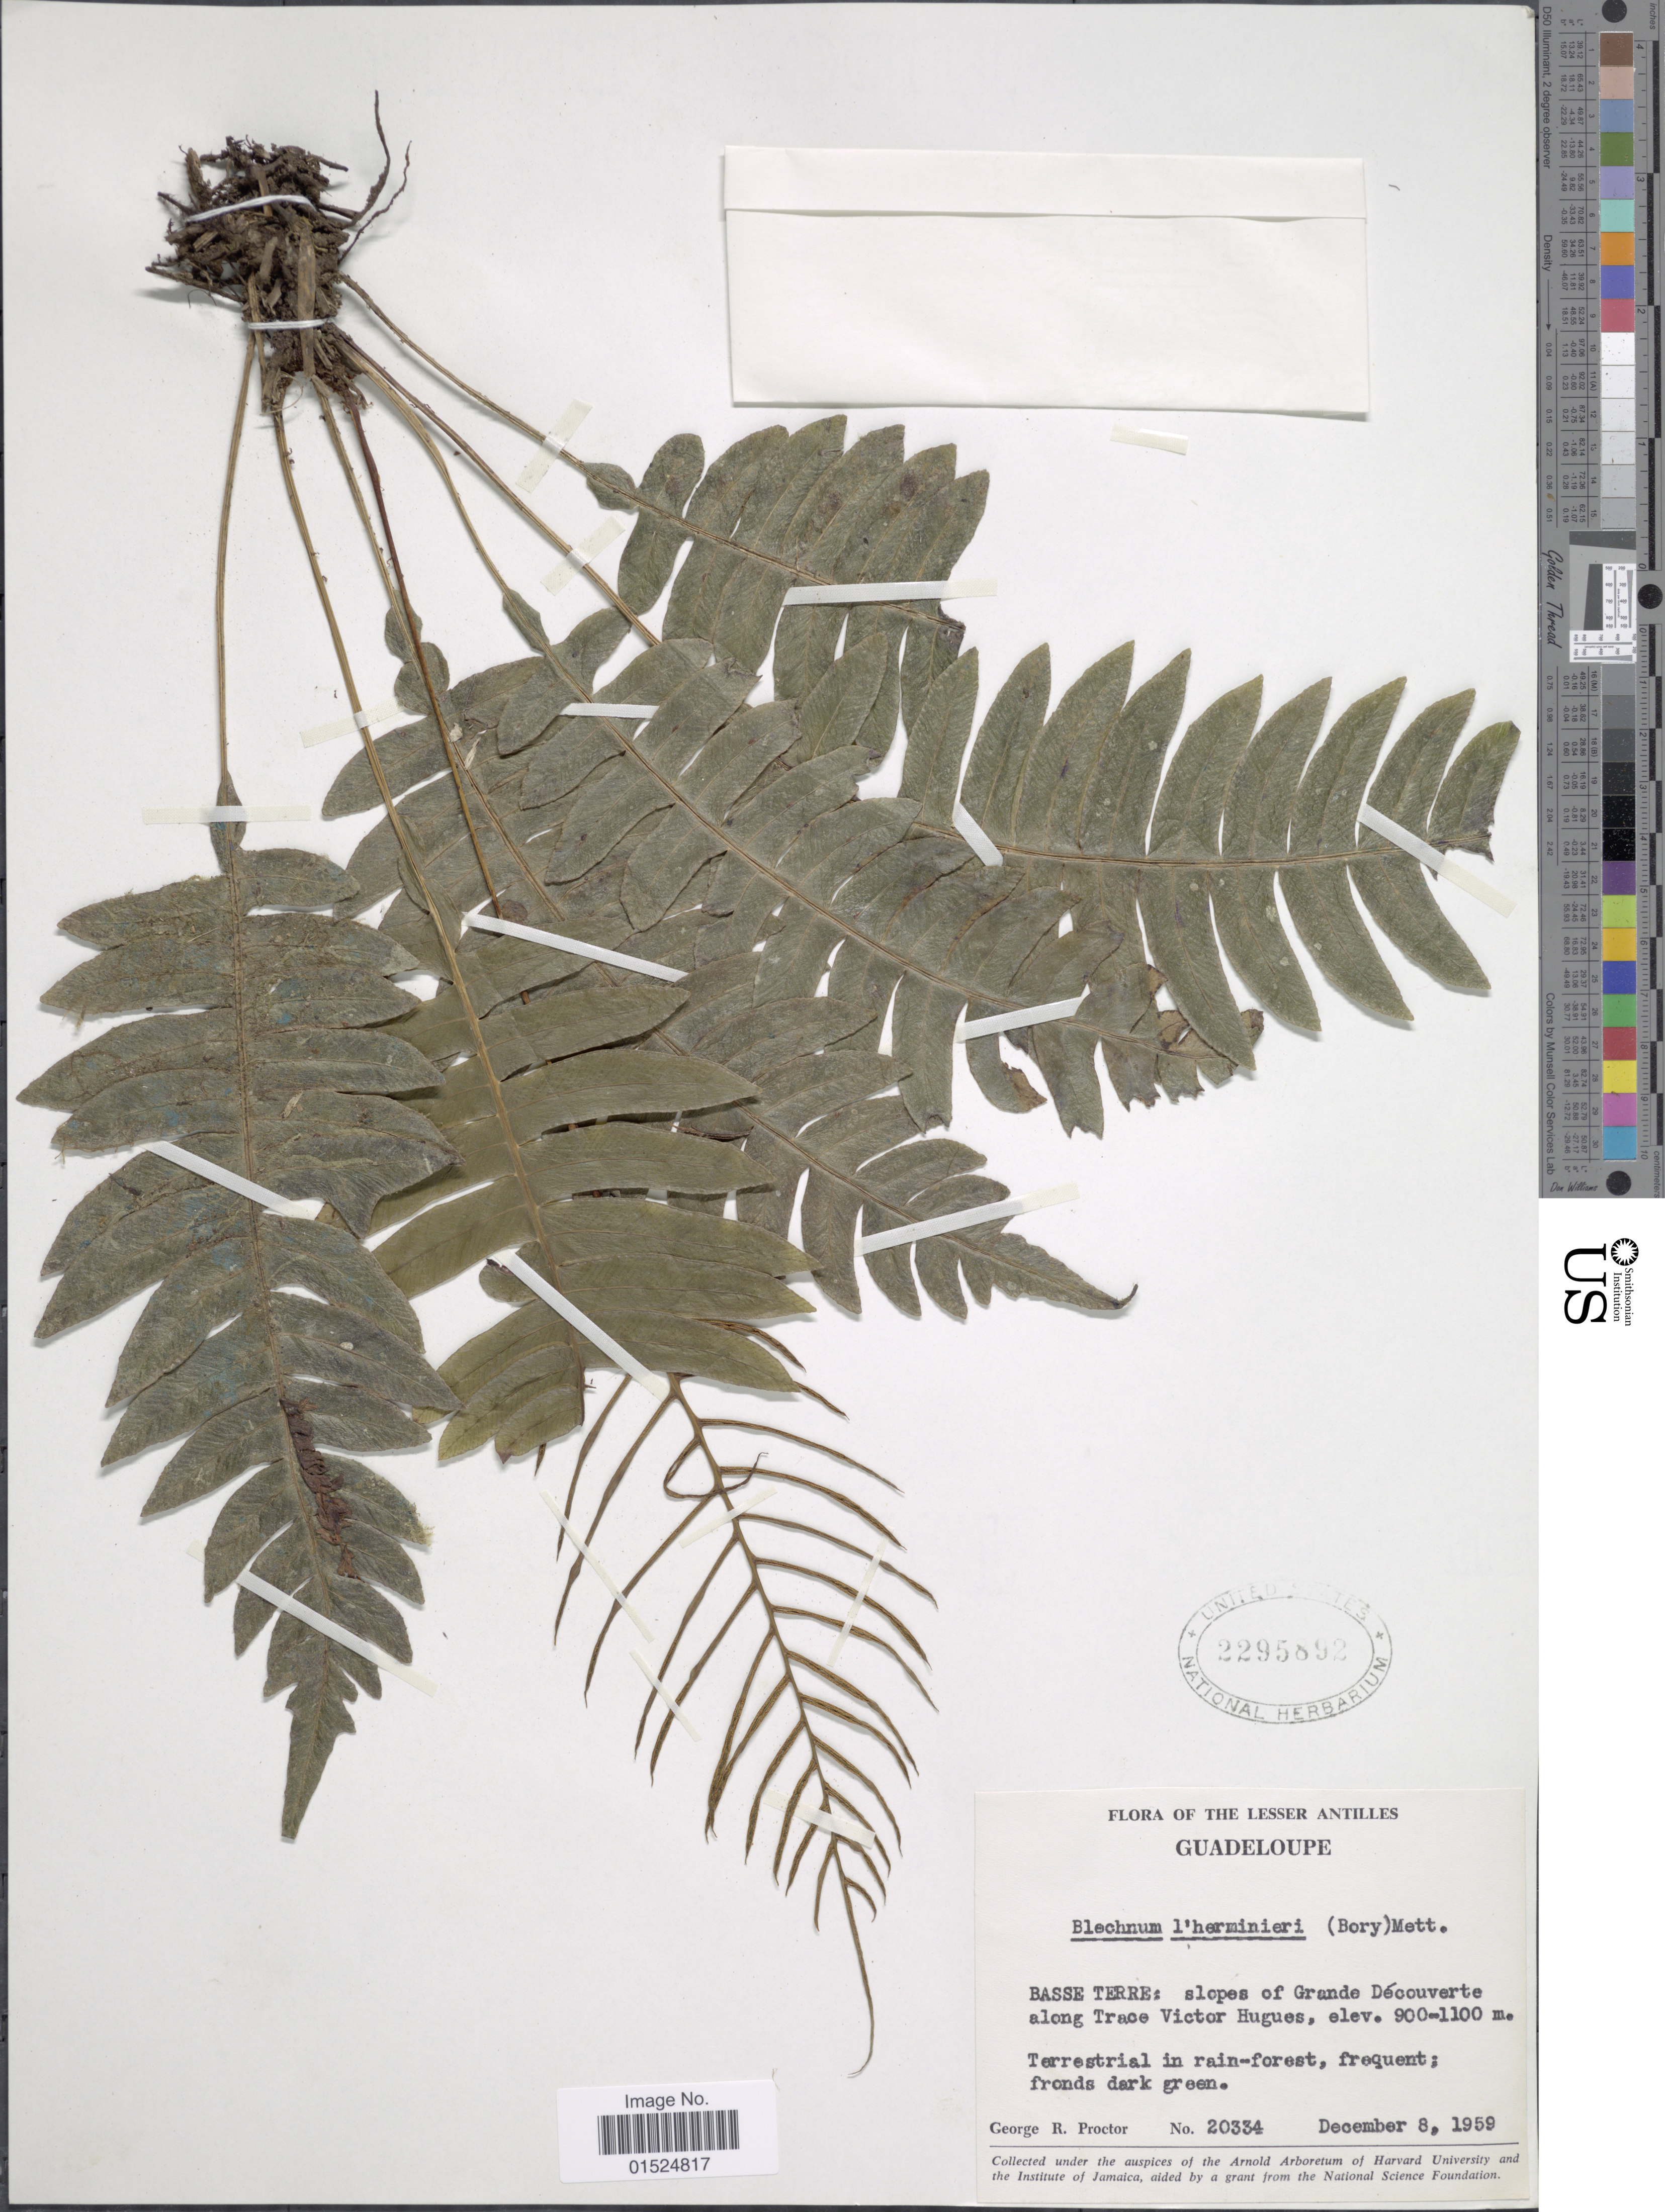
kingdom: Plantae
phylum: Tracheophyta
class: Polypodiopsida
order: Polypodiales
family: Blechnaceae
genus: Blechnum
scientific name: Blechnum l'herminieri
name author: (Bory) C. Chr.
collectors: G. Proctor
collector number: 20334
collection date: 1959-12-08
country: Guadeloupe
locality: Basse Terre: slopes of Grande Decouverte along Trace Victor Hugues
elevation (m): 900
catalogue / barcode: US 2295892